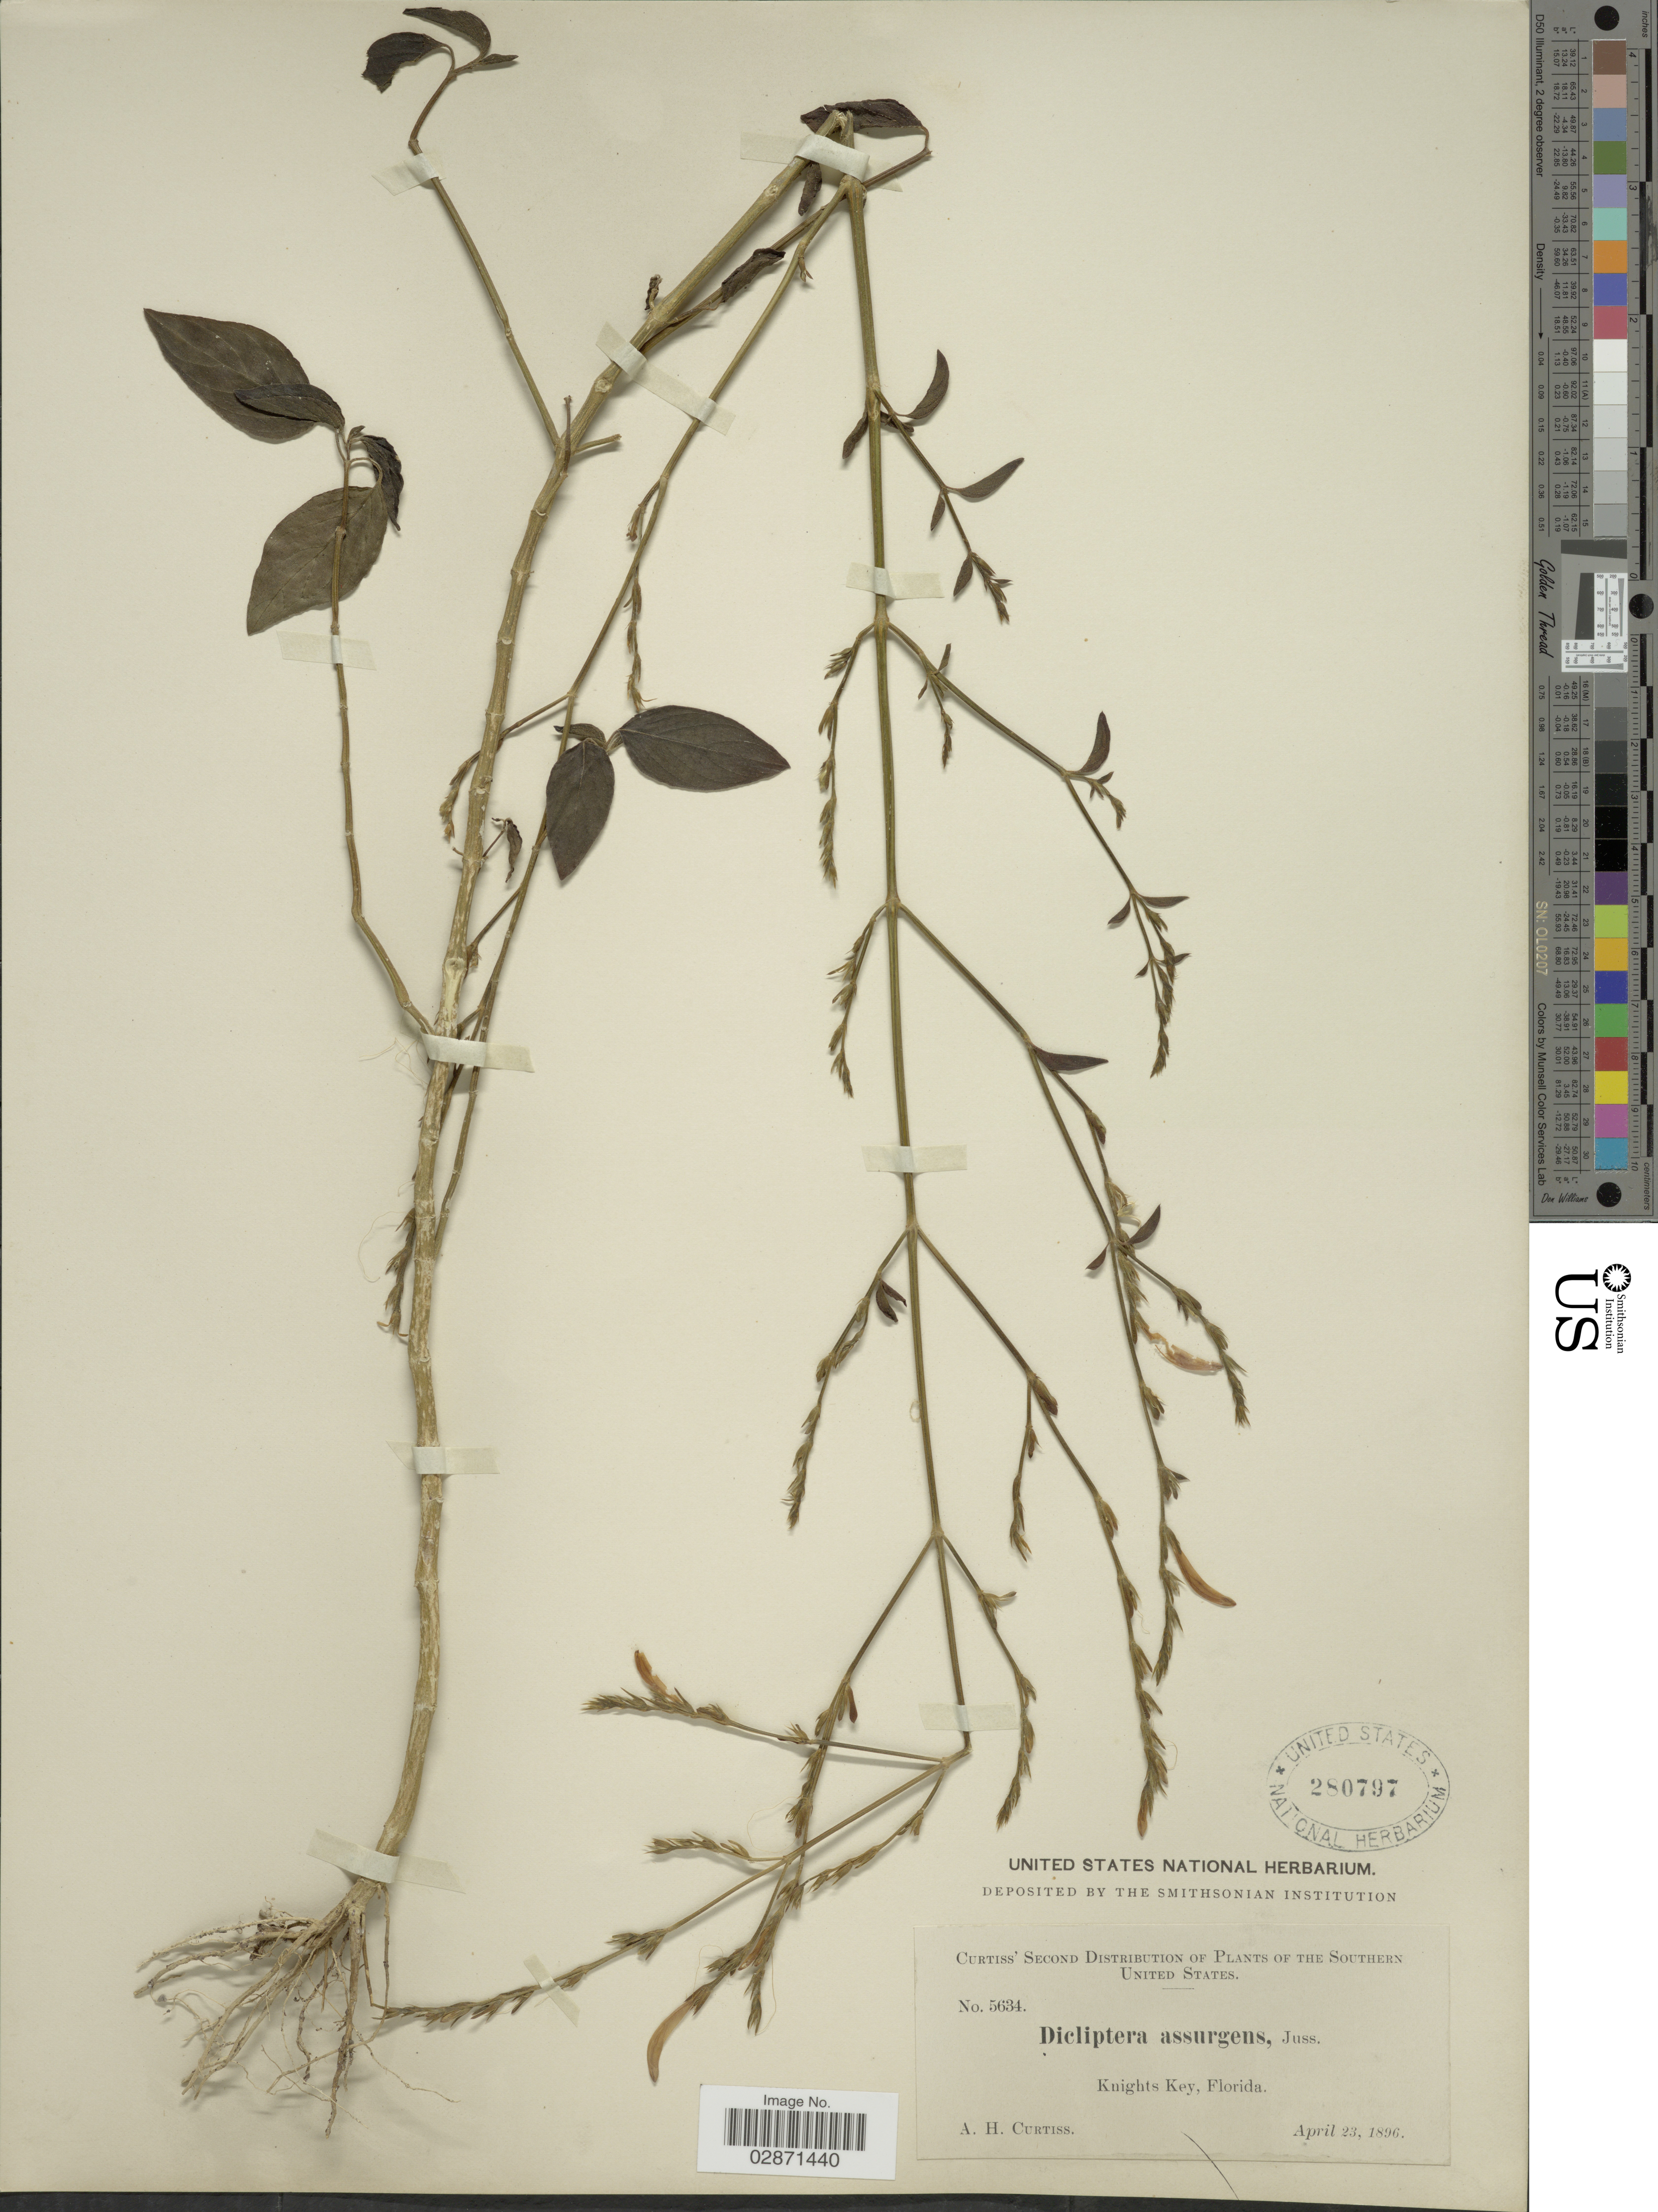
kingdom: Plantae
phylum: Tracheophyta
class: Magnoliopsida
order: Lamiales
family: Acanthaceae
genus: Dicliptera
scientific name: Dicliptera sexangularis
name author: (L.) Juss.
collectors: A. H. Curtiss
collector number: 5634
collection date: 1896-04-23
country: United States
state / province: Florida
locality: Southern United States. Knights Key.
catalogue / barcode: US 280797